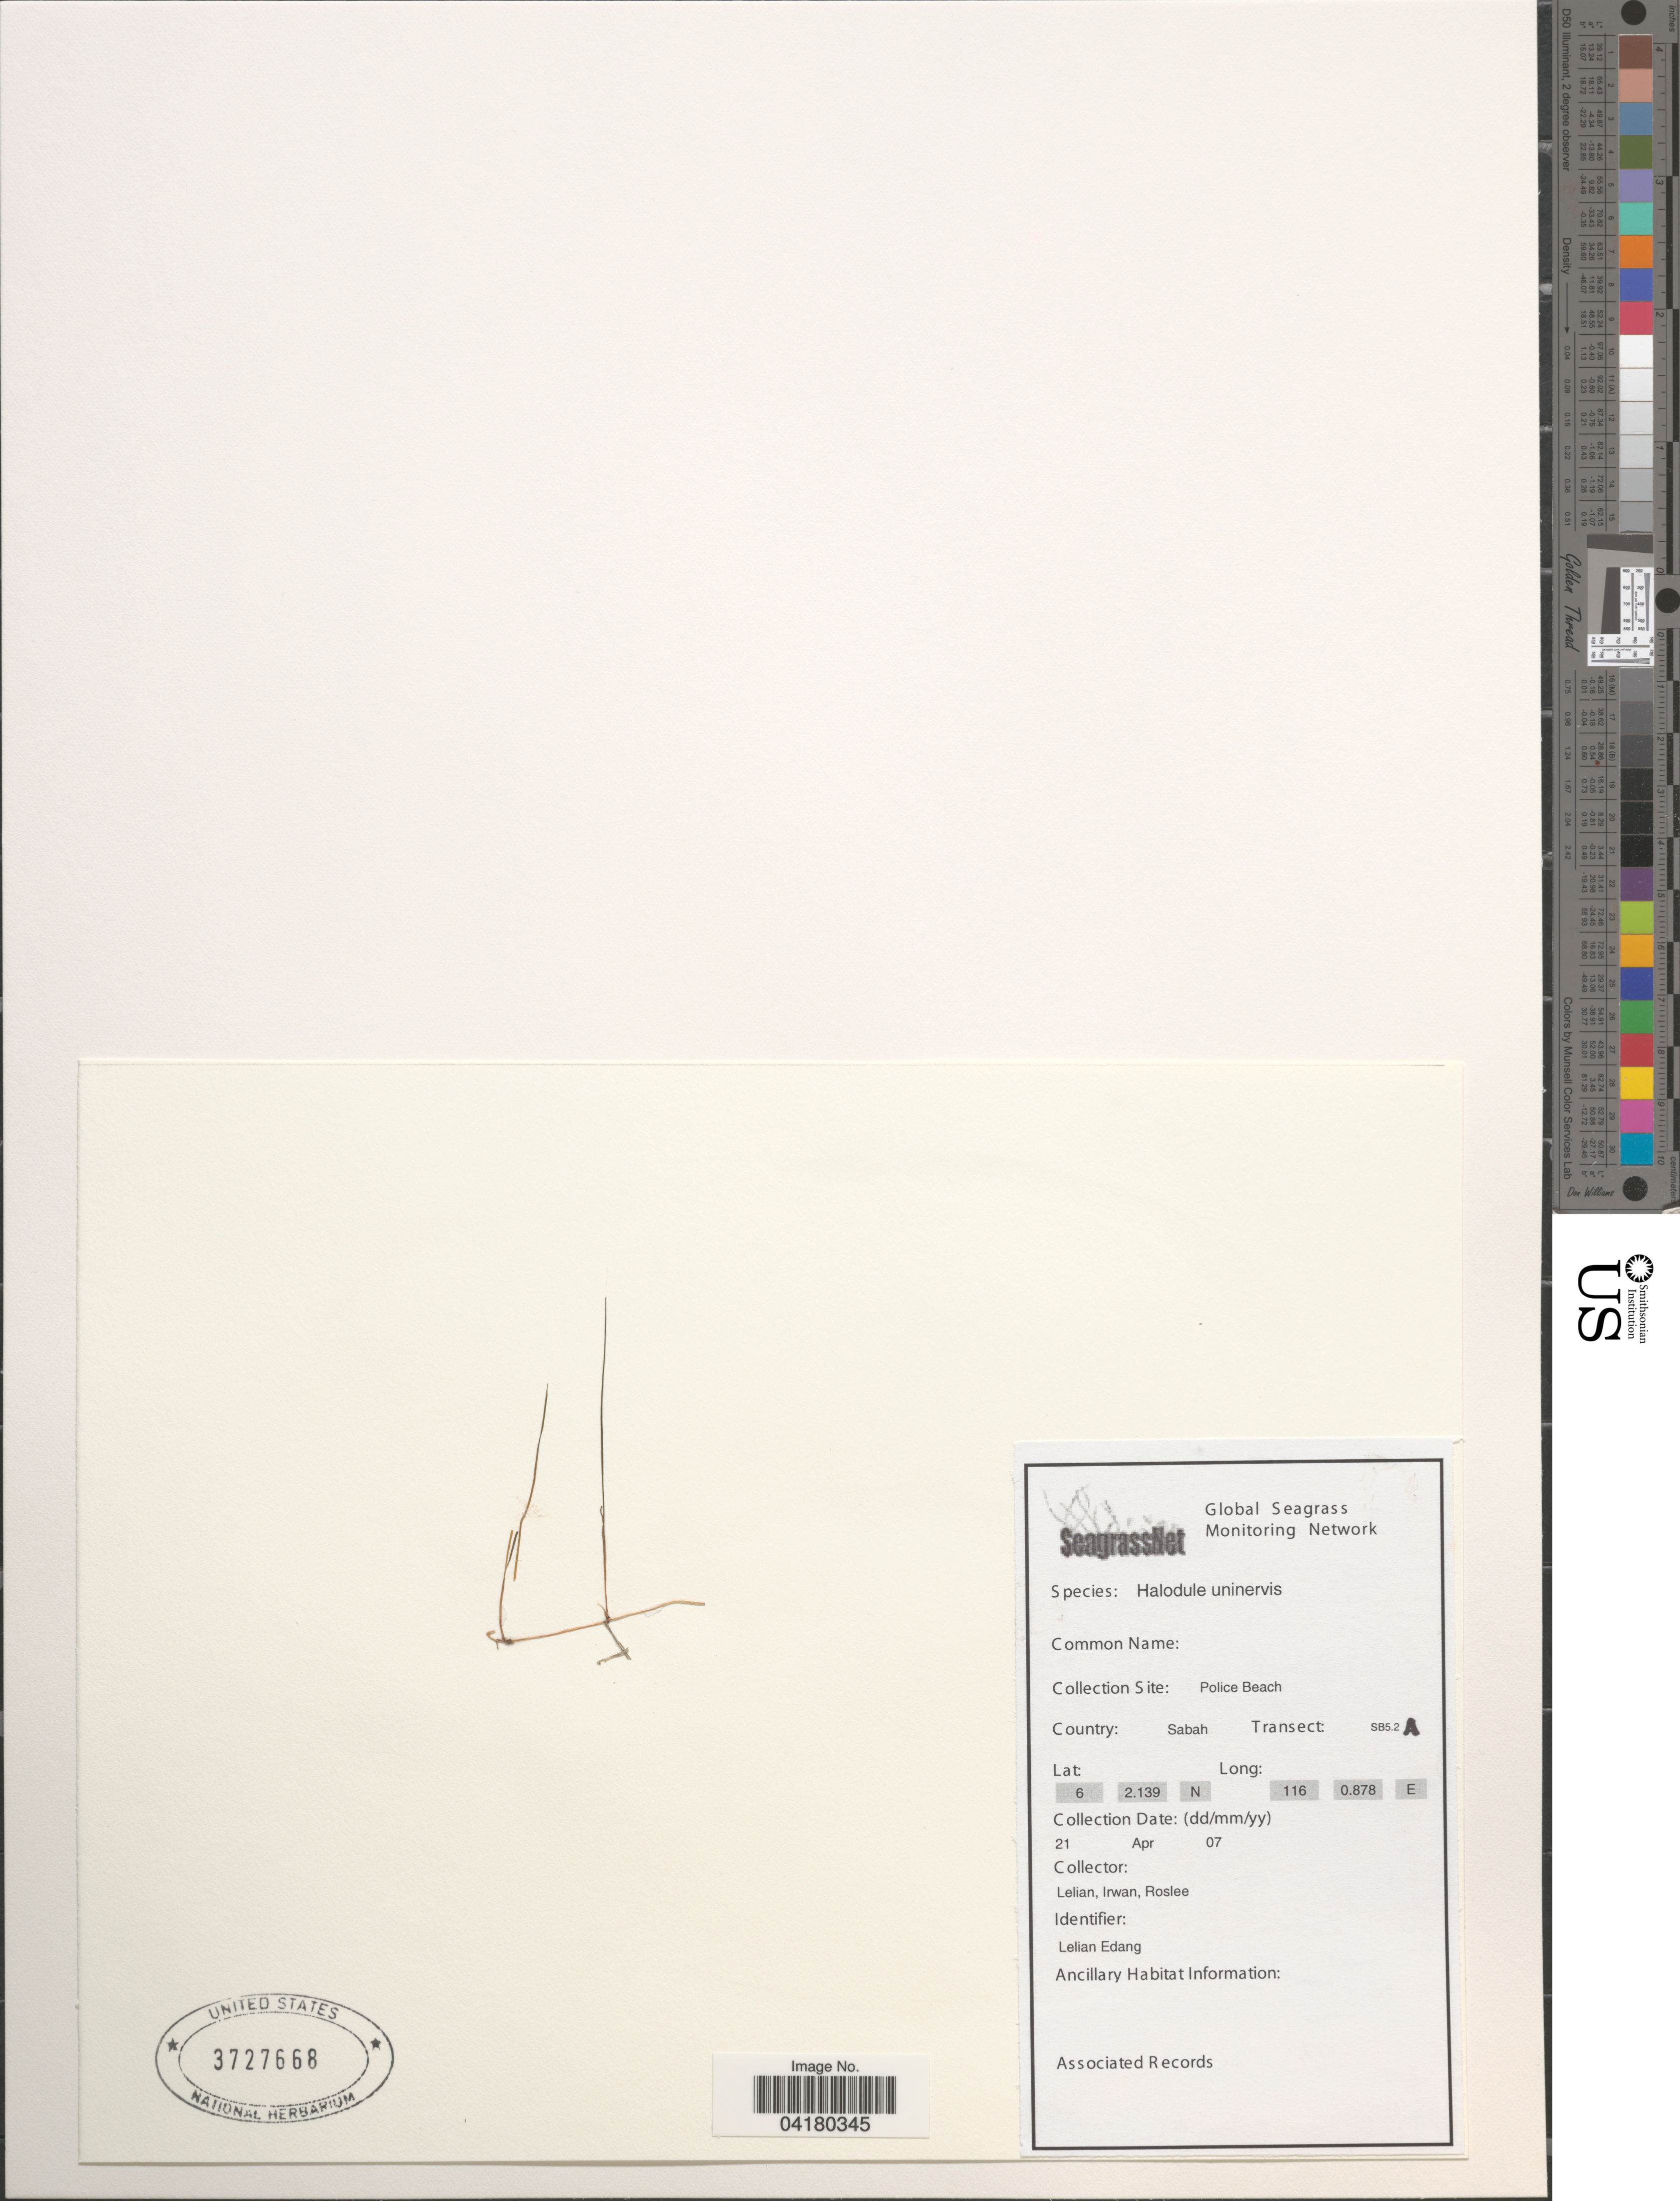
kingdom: Plantae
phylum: Tracheophyta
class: Liliopsida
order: Alismatales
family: Cymodoceaceae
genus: Halodule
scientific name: Halodule uninervis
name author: (Forssk.) Asch.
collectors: Lelian, Irwan & Roslee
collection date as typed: Transcribed d/m/y: 21/4/7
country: Malaysia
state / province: Sabah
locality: Police Beach. Transect: SB5.2A.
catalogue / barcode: US 3727668